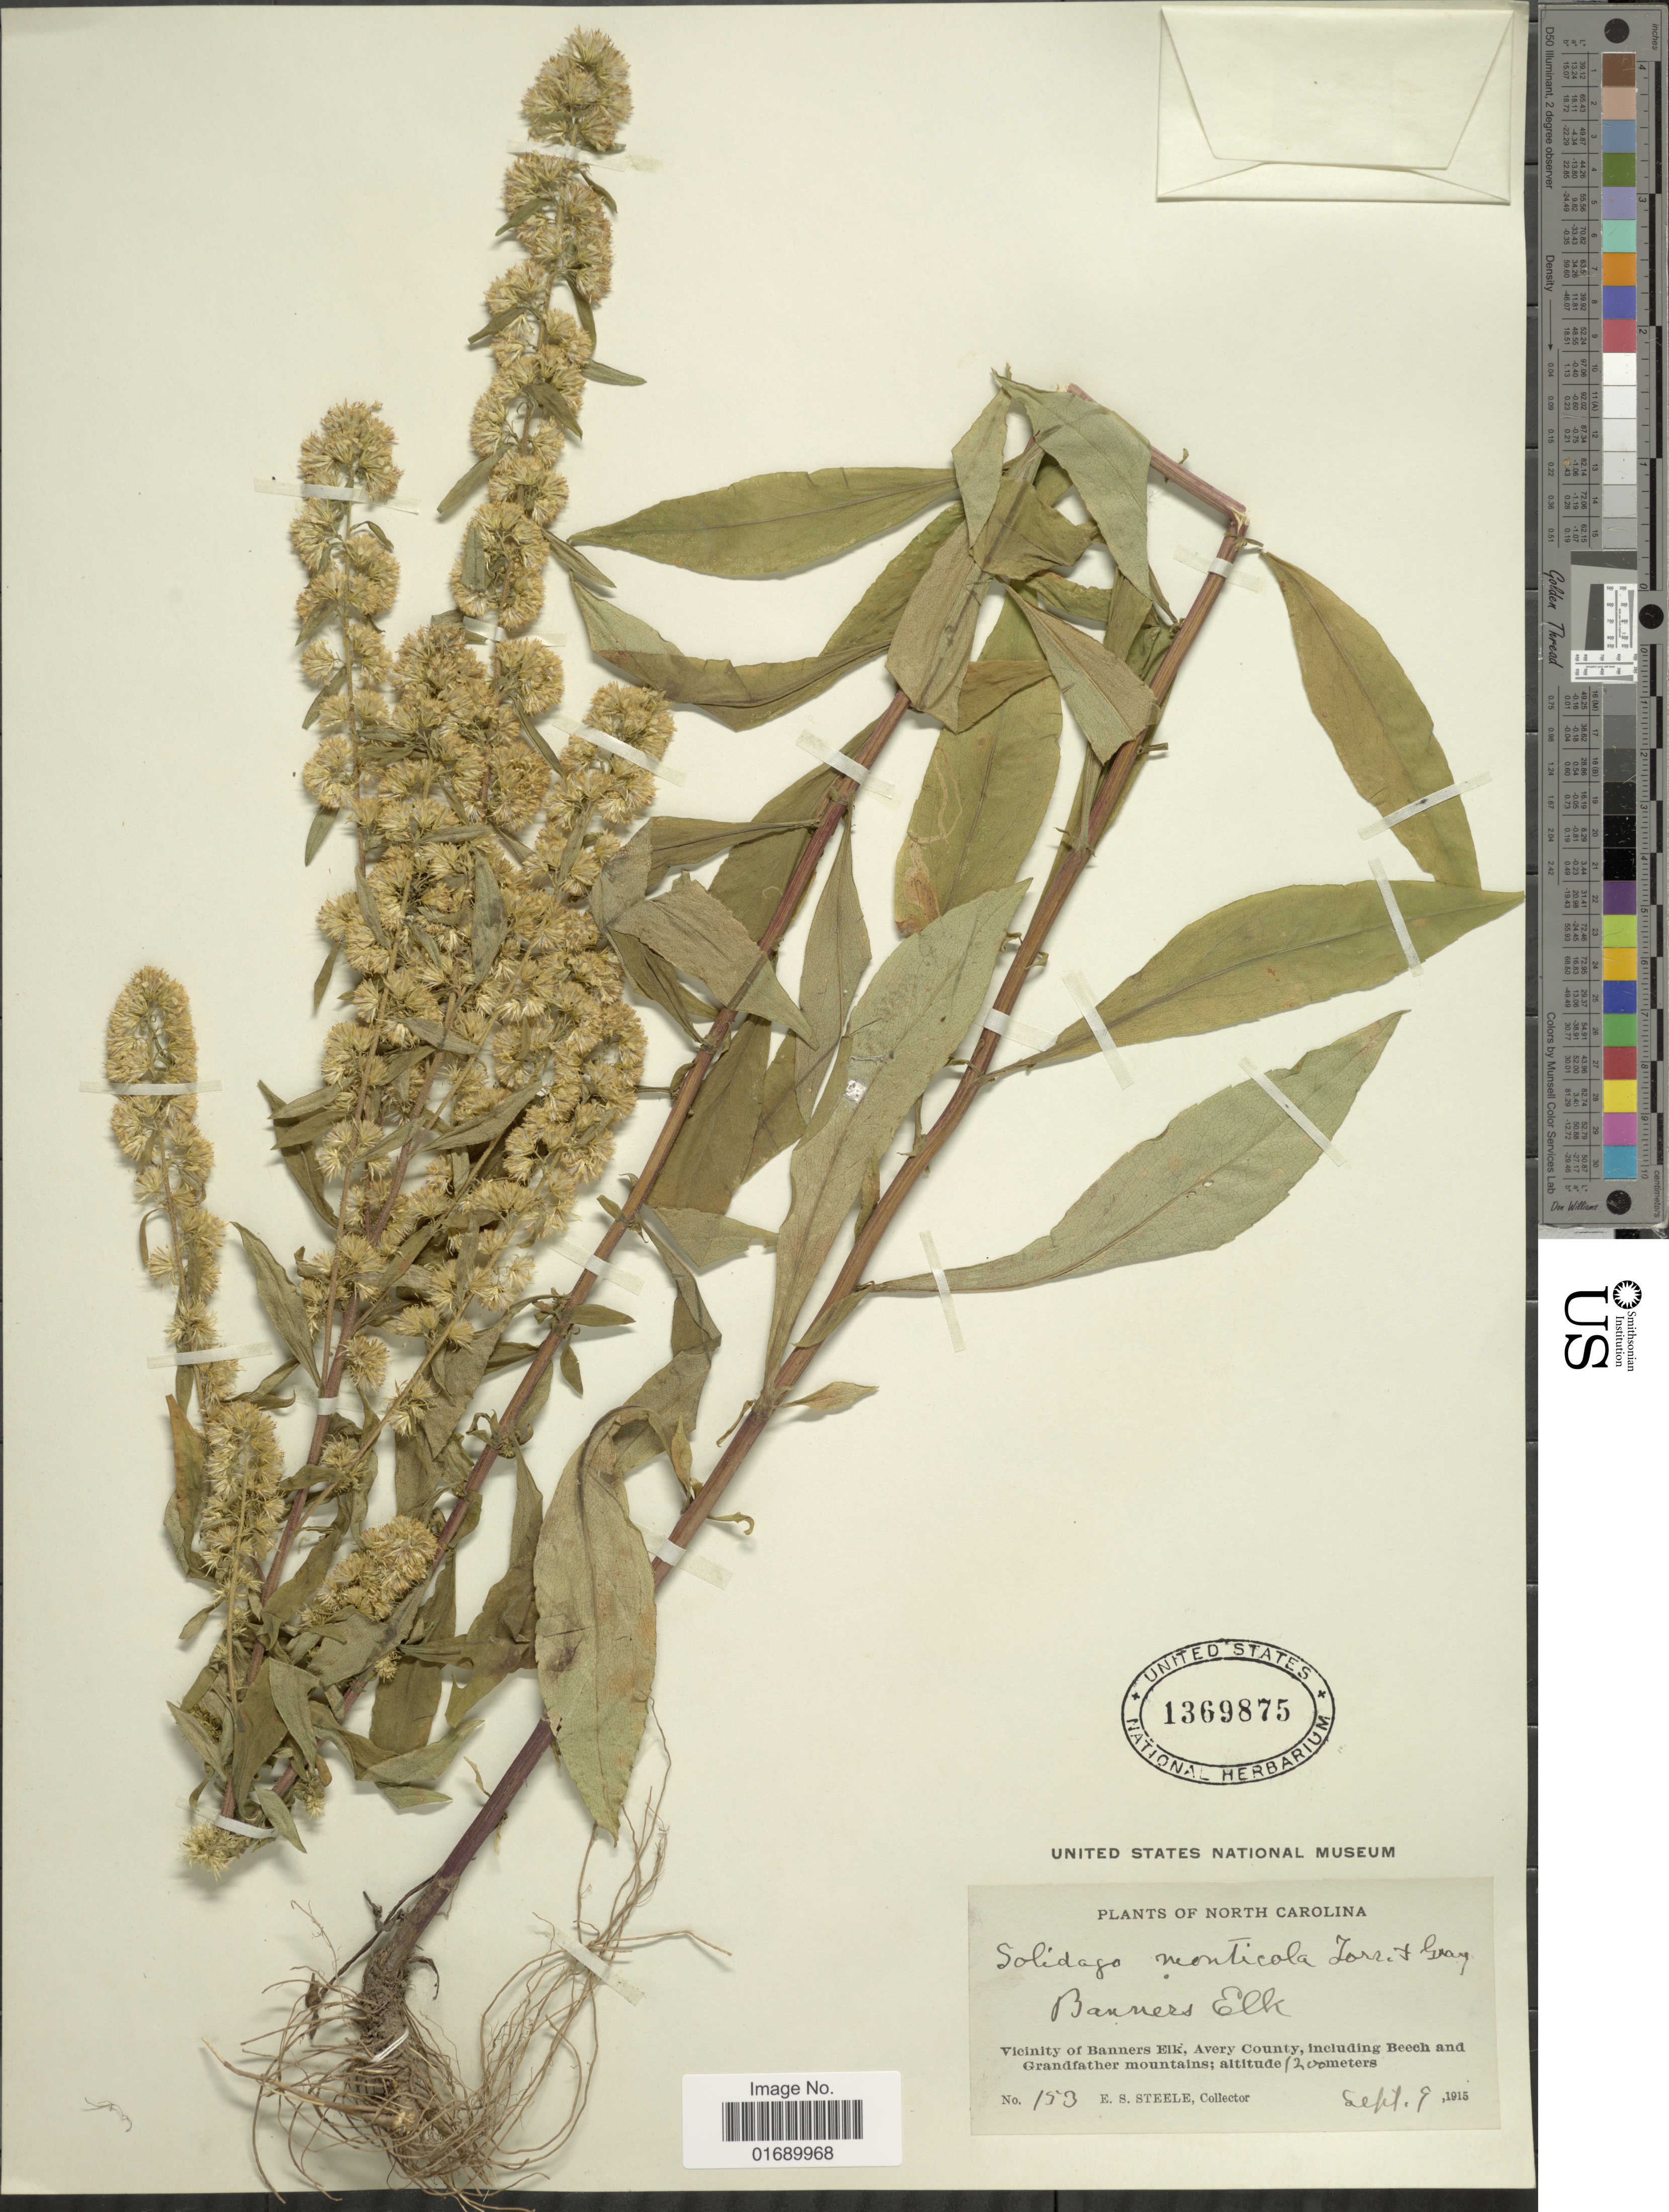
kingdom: Plantae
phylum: Tracheophyta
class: Magnoliopsida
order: Asterales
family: Asteraceae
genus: Solidago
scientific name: Solidago roanensis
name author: Porter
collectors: E. Steele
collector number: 153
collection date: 1915-09-09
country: United States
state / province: North Carolina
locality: Banners Elk, Vicinity of Banners Elk, Avery County, including Beech and Grandfather mountains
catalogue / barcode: US 1369875